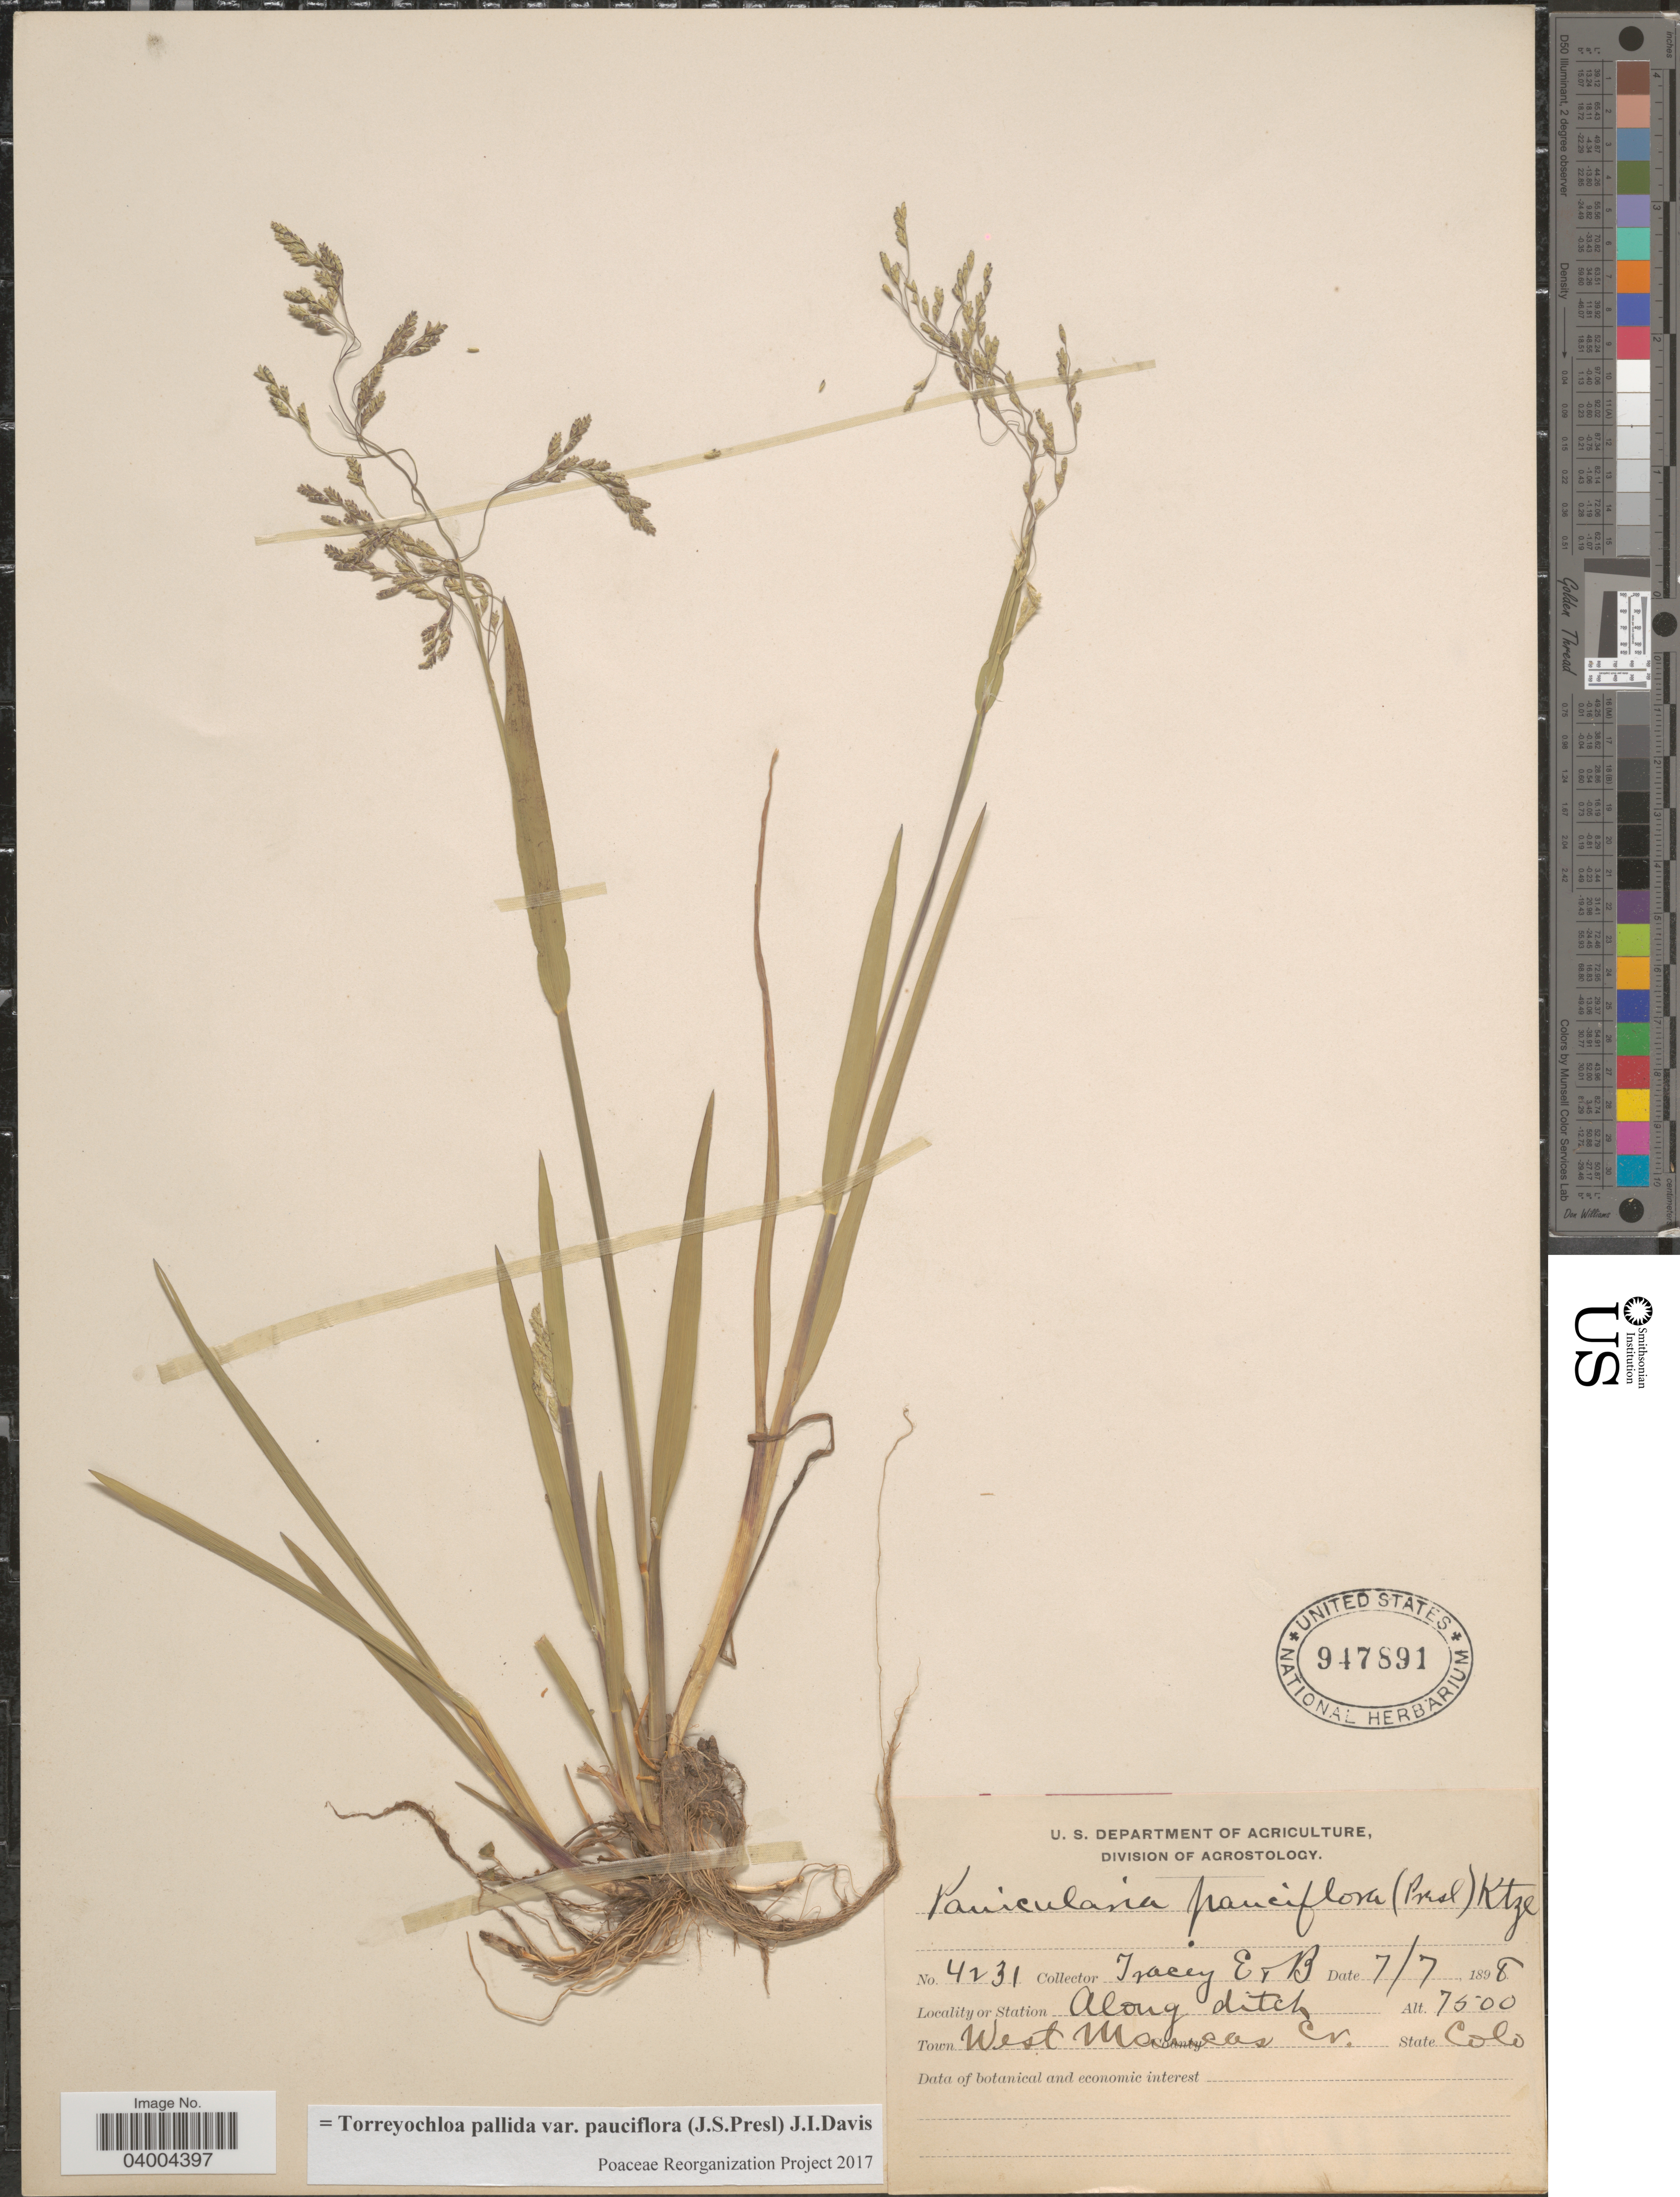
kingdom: Plantae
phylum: Tracheophyta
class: Liliopsida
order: Poales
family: Poaceae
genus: Torreyochloa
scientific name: Torreyochloa pallida var. pauciflora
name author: (J. Presl) J.I. Davis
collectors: E. Tracey & B. Tracey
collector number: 4231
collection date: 1898-07-07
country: United States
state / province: Colorado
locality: Along ditch. West Mancos Cr.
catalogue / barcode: US 947891